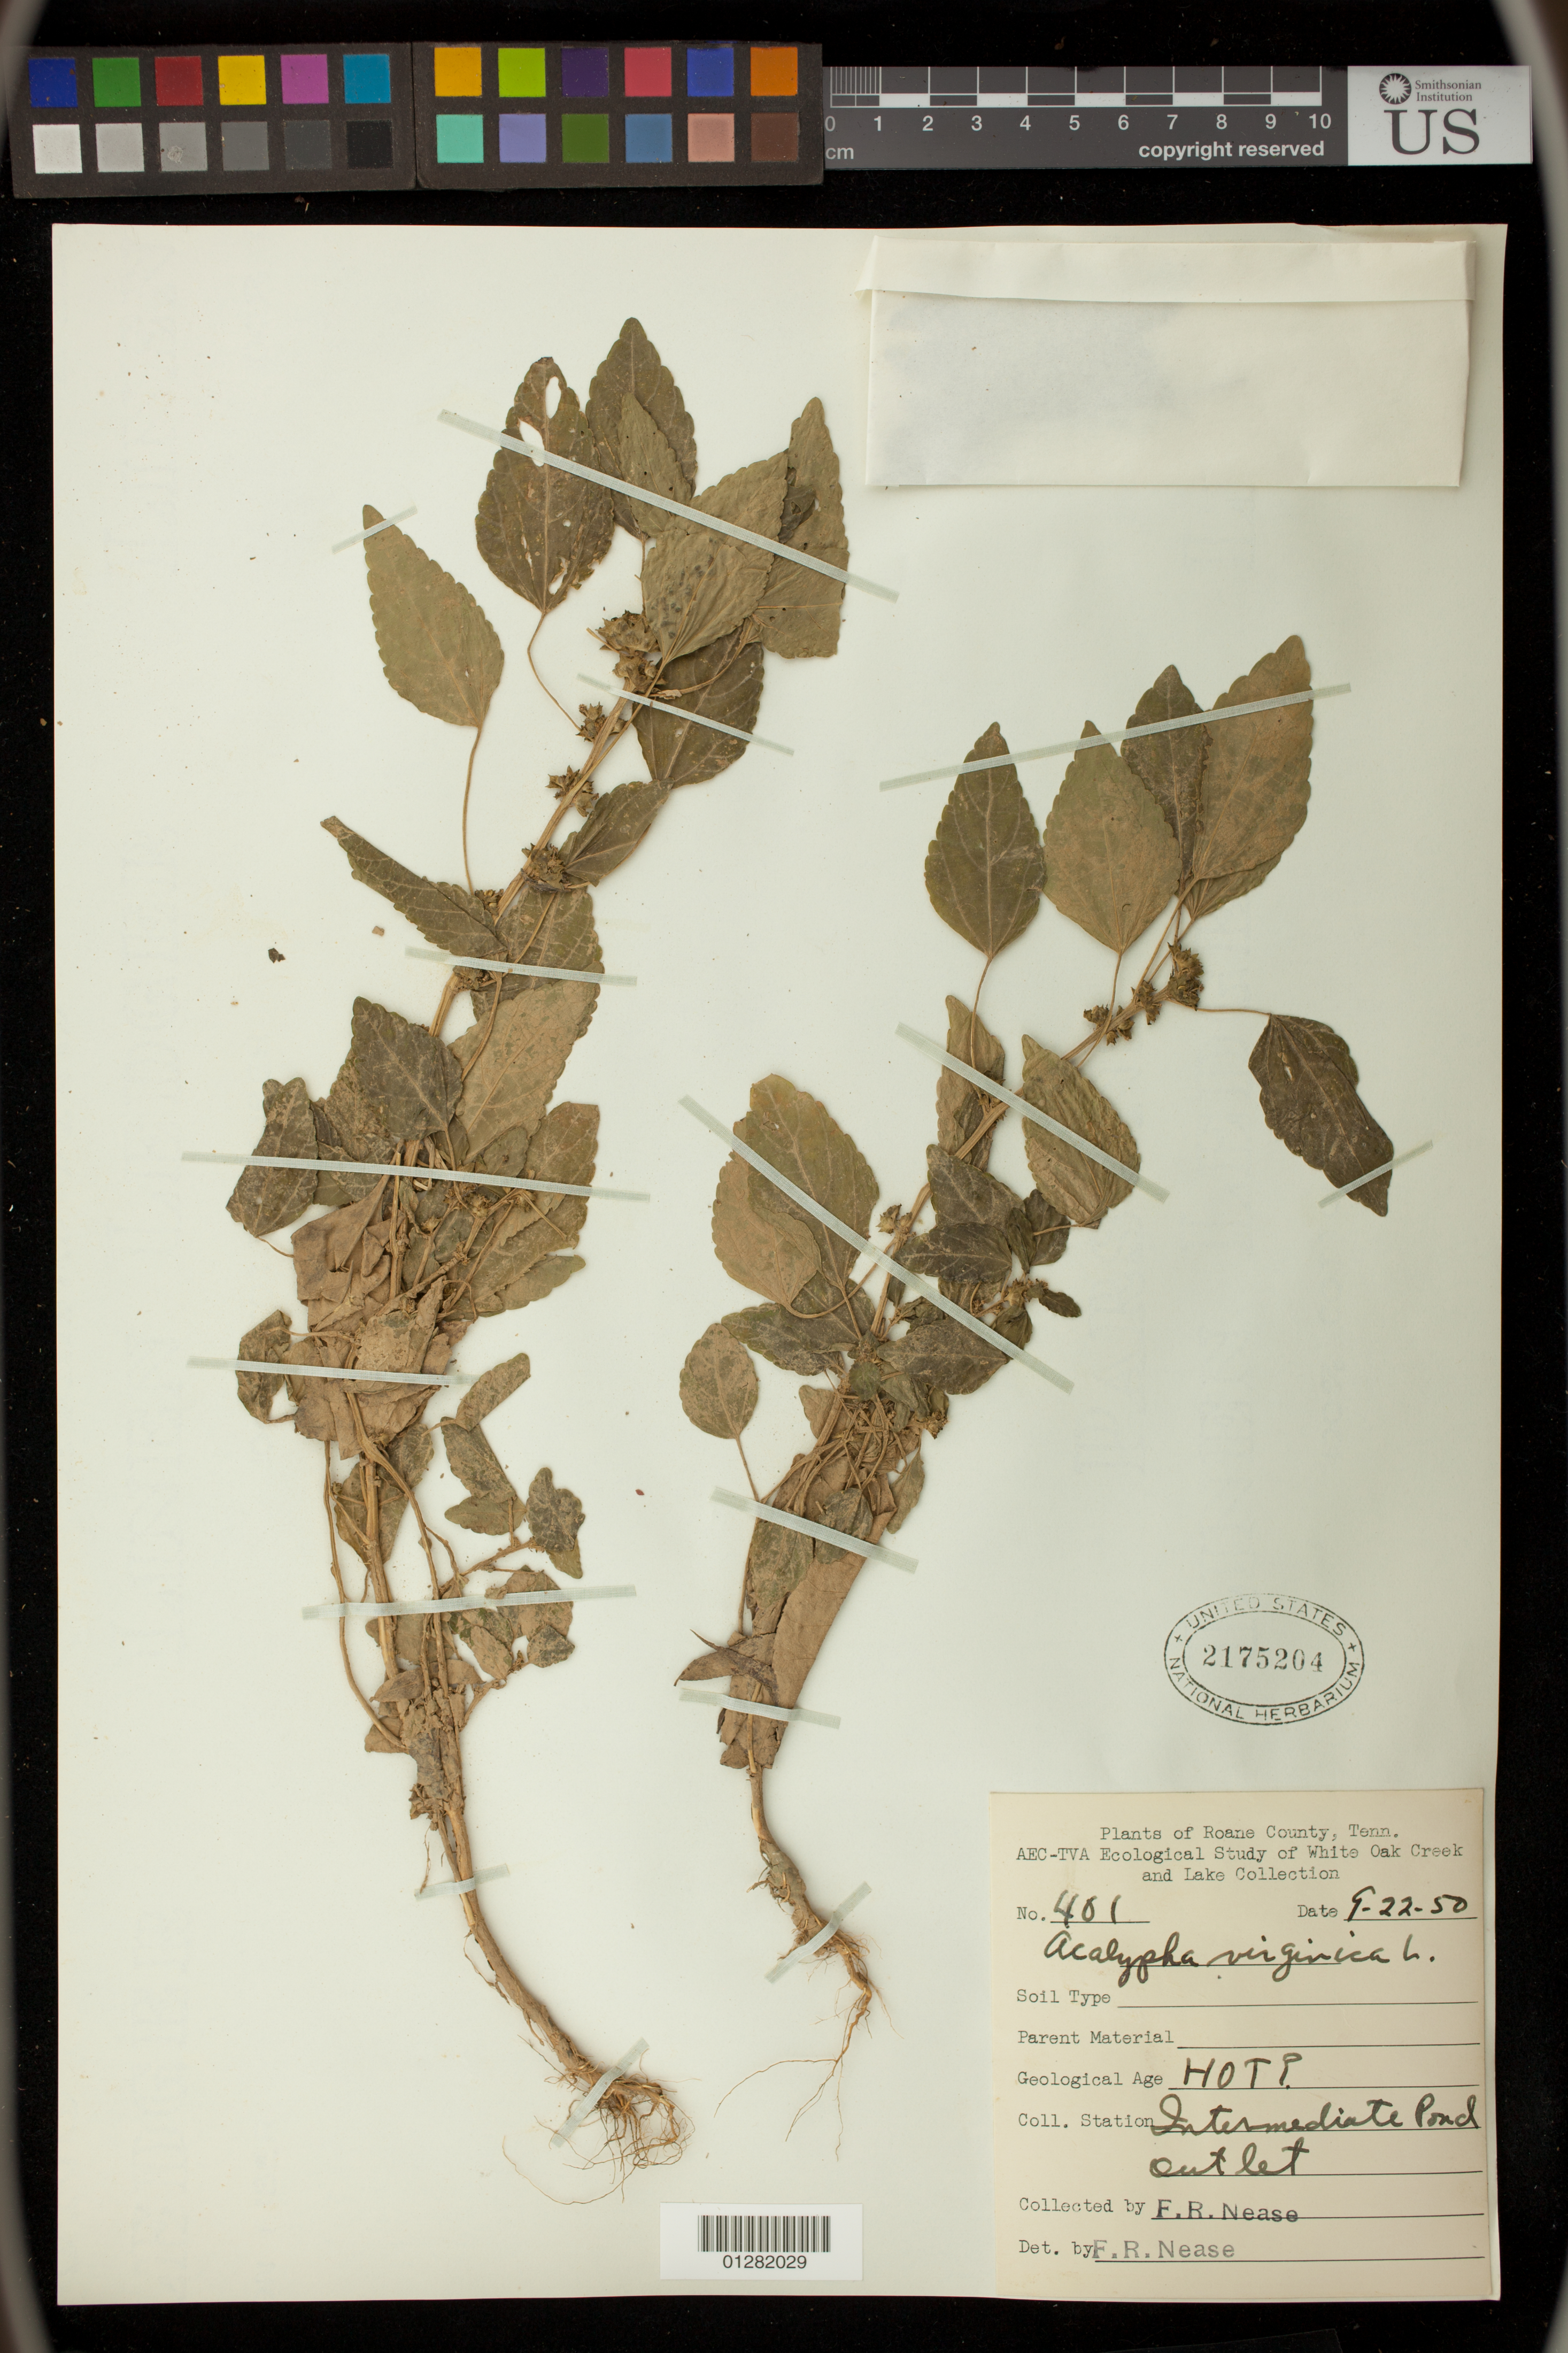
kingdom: Plantae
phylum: Tracheophyta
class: Magnoliopsida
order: Malpighiales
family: Euphorbiaceae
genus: Acalypha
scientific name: Acalypha virginica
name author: L.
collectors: F. Nease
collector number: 401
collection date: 1950-09-22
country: United States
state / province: Tennessee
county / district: Roane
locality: White Oak Creek and Lake Collection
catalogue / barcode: US 2175204